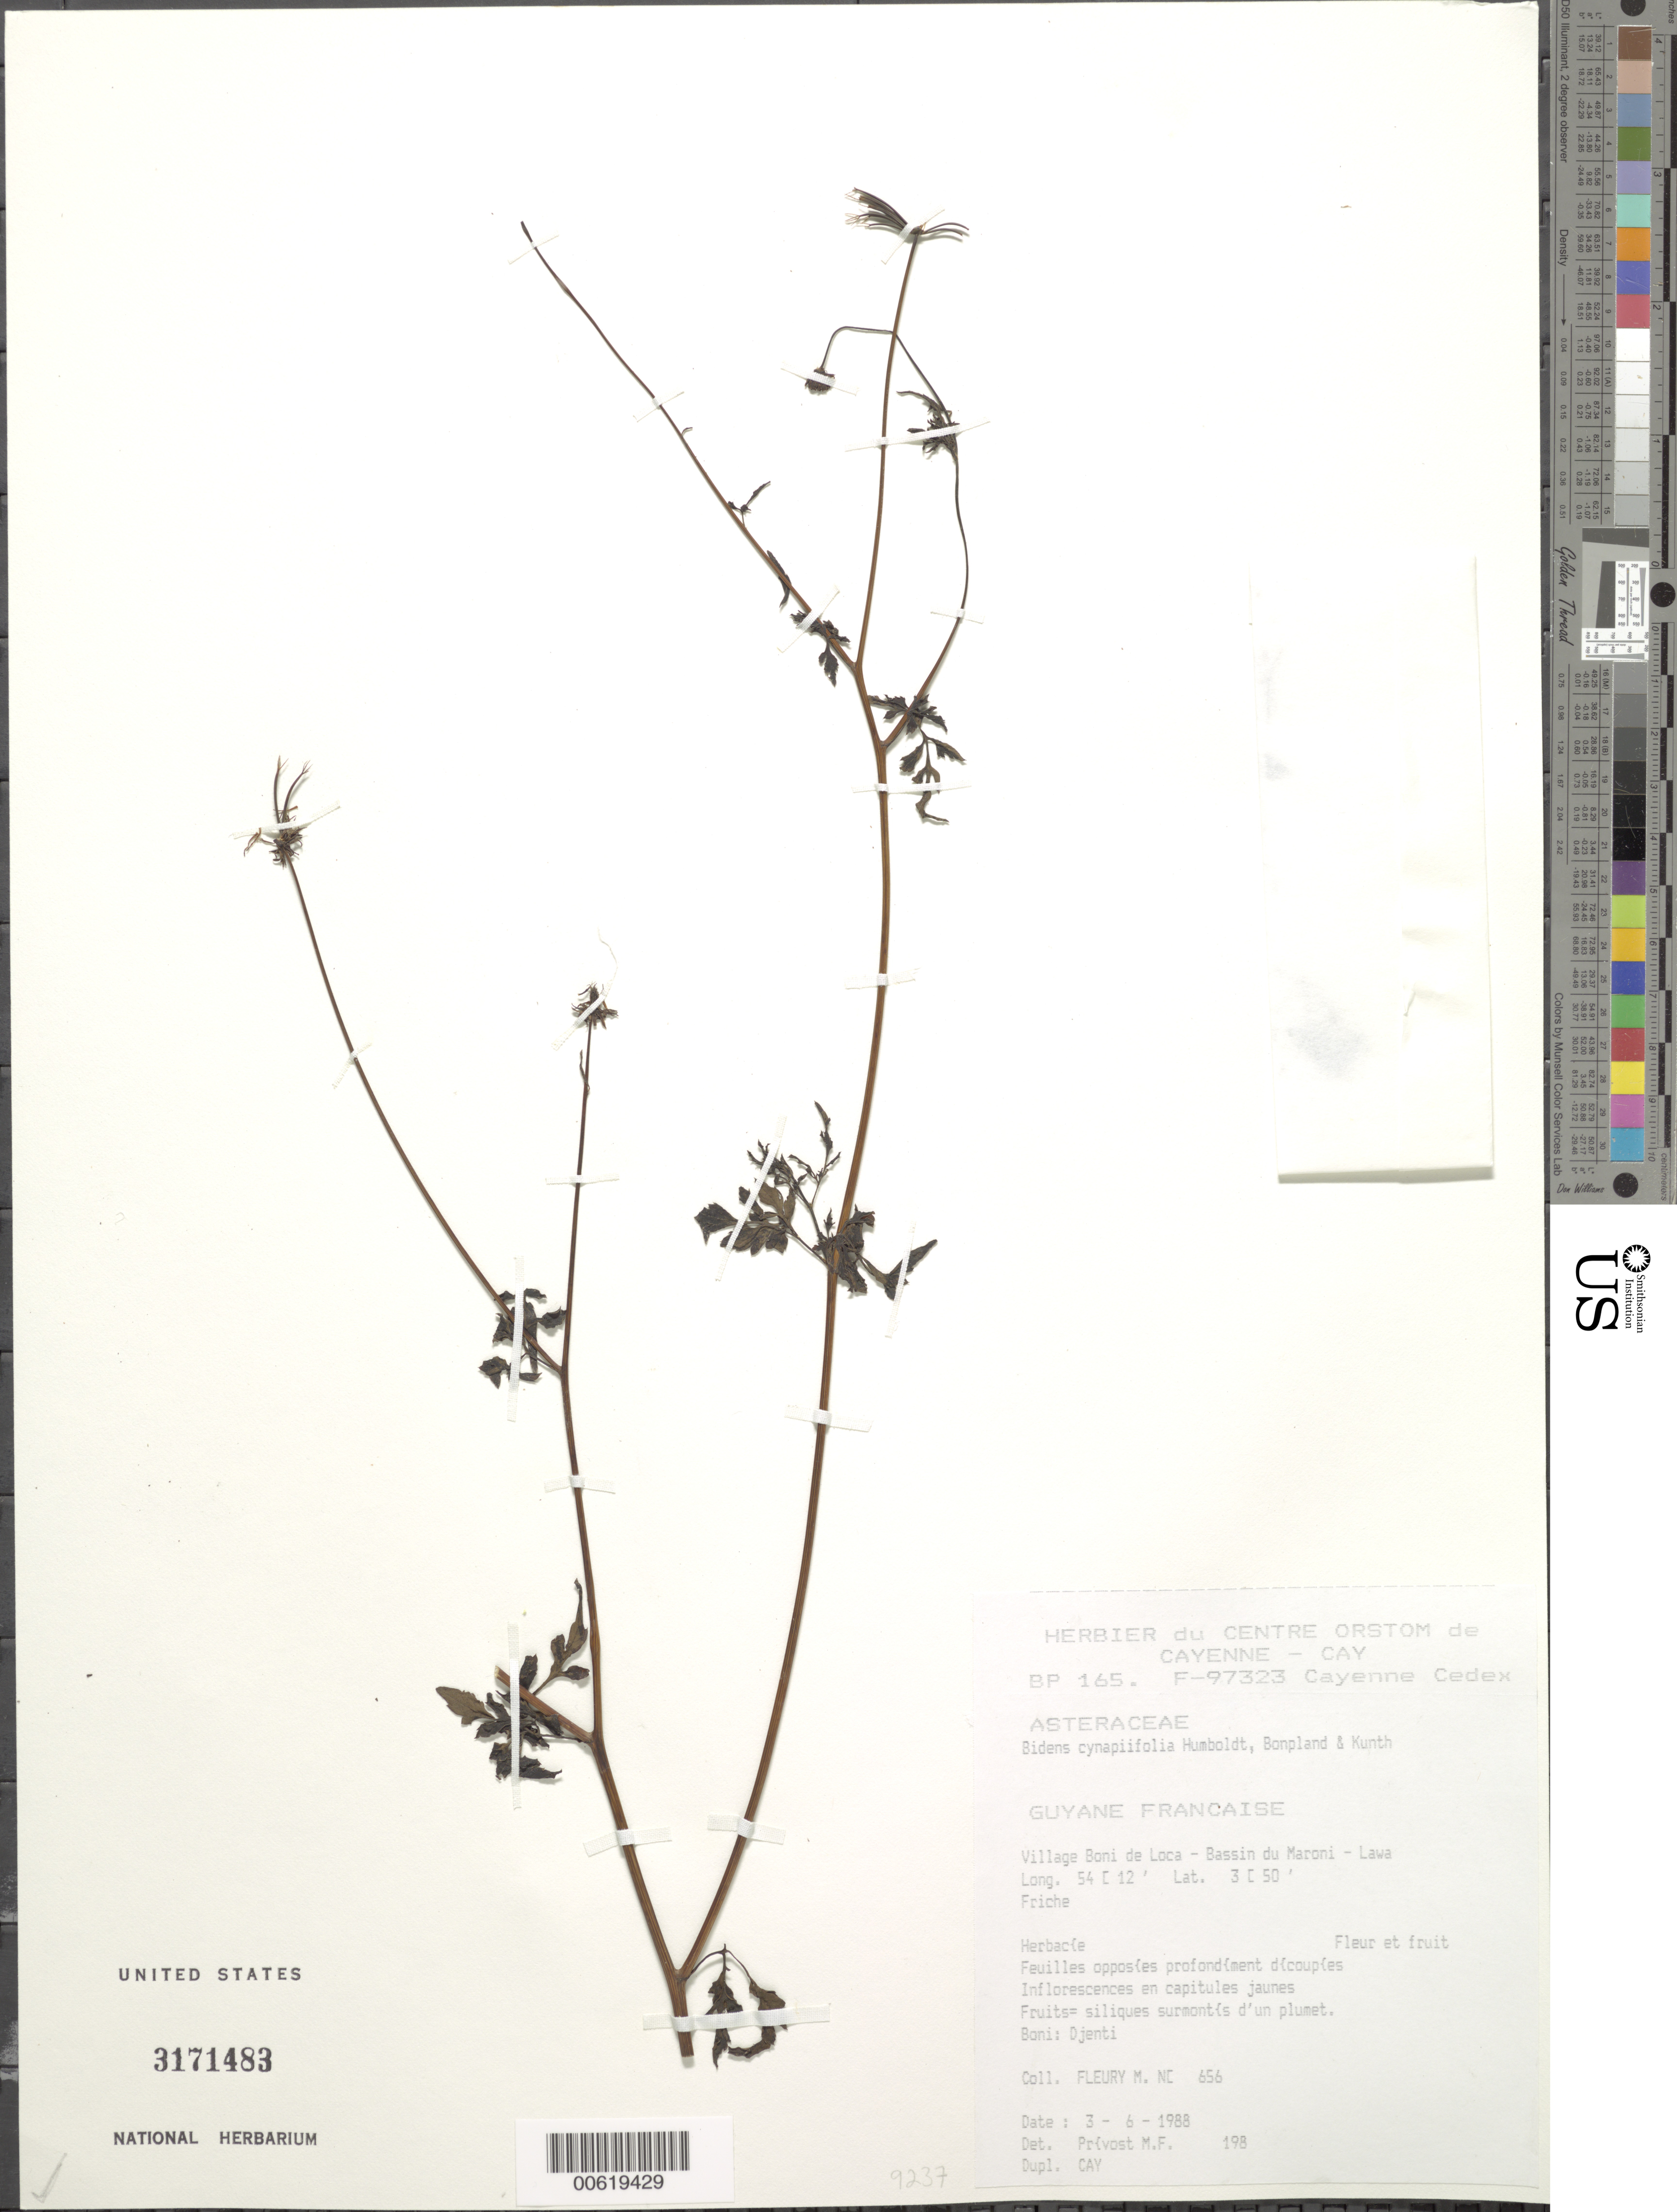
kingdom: Plantae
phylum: Tracheophyta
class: Magnoliopsida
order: Asterales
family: Asteraceae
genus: Bidens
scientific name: Bidens cynapiifolia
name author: Kunth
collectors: M. Fleury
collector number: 656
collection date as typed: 3-Jun-88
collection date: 1988-06-03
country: French Guiana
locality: Village Boni de Loca, Bassin du Maroni - Lawa, Route de Bonami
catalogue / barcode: US 3171483